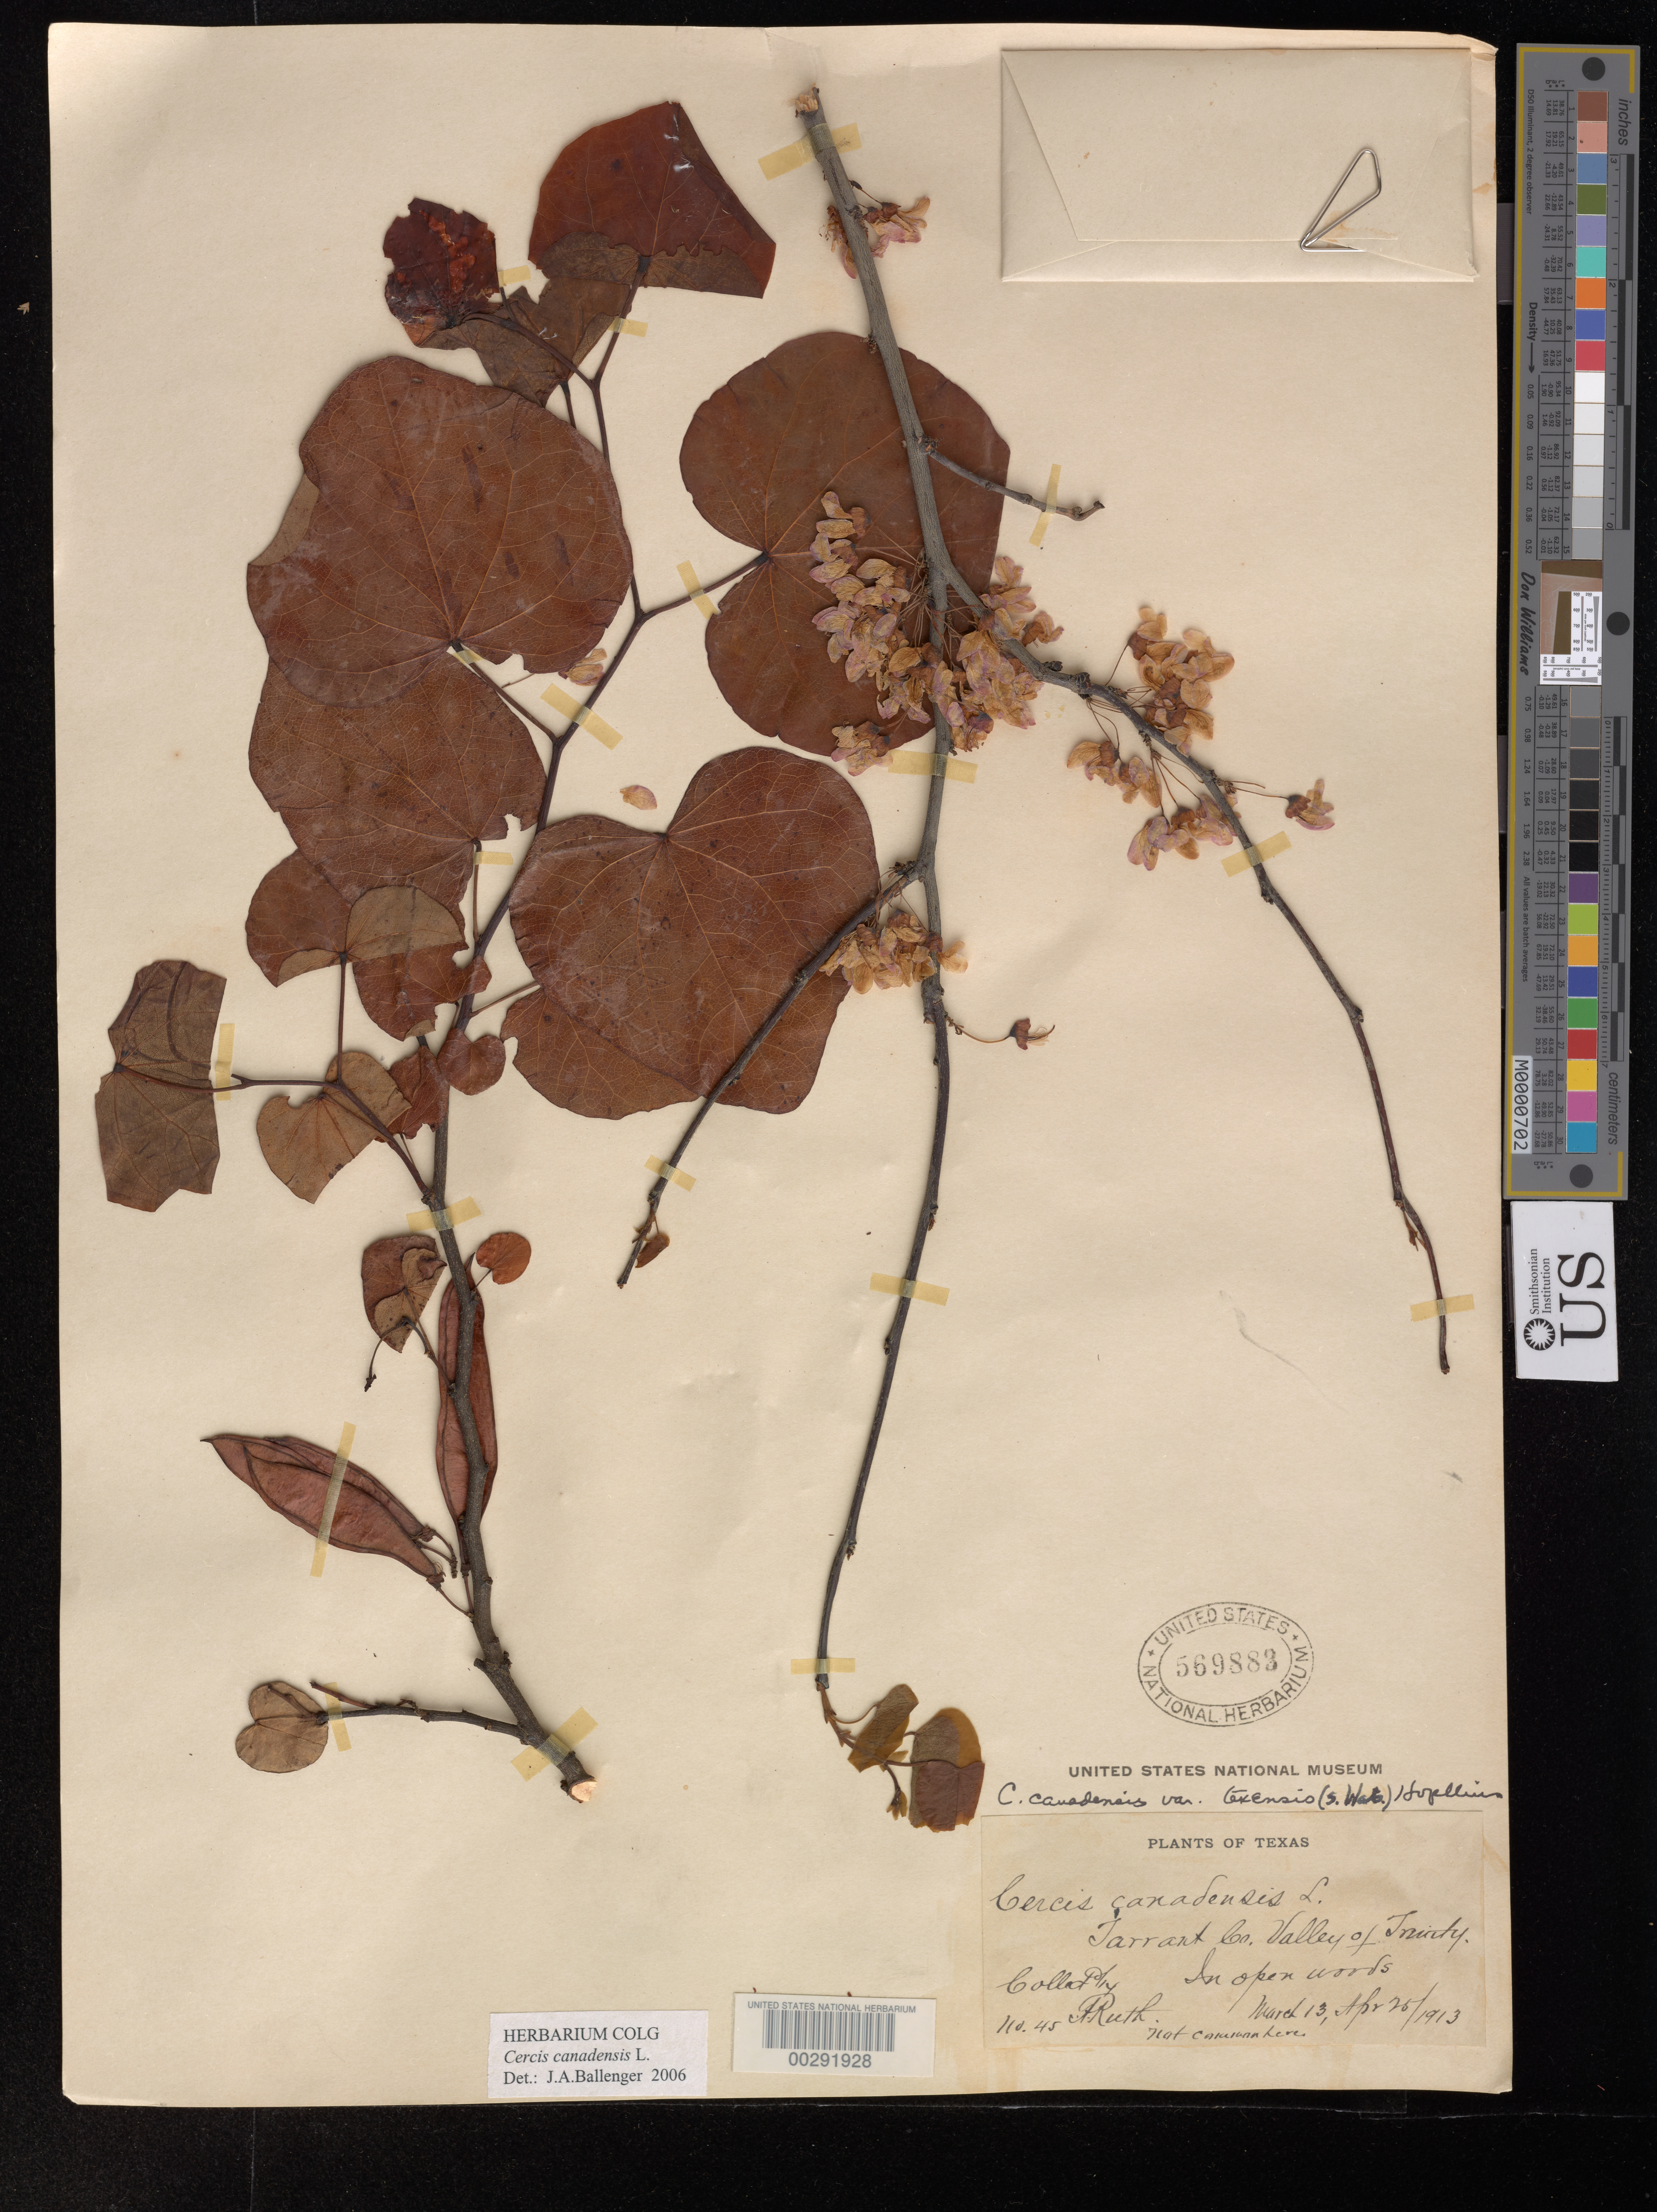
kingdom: Plantae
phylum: Tracheophyta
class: Magnoliopsida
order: Fabales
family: Fabaceae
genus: Cercis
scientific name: Cercis canadensis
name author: L.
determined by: Ballenger, J. A., (COLG), Columbus State University - Herbarium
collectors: A. Ruth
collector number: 45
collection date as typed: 13 Mar 1913 and 25 Apr 1913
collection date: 1913-03-13,1913-04-25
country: United States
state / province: Texas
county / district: Tarrant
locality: Valley of trinity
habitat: In open woods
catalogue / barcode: US 569883